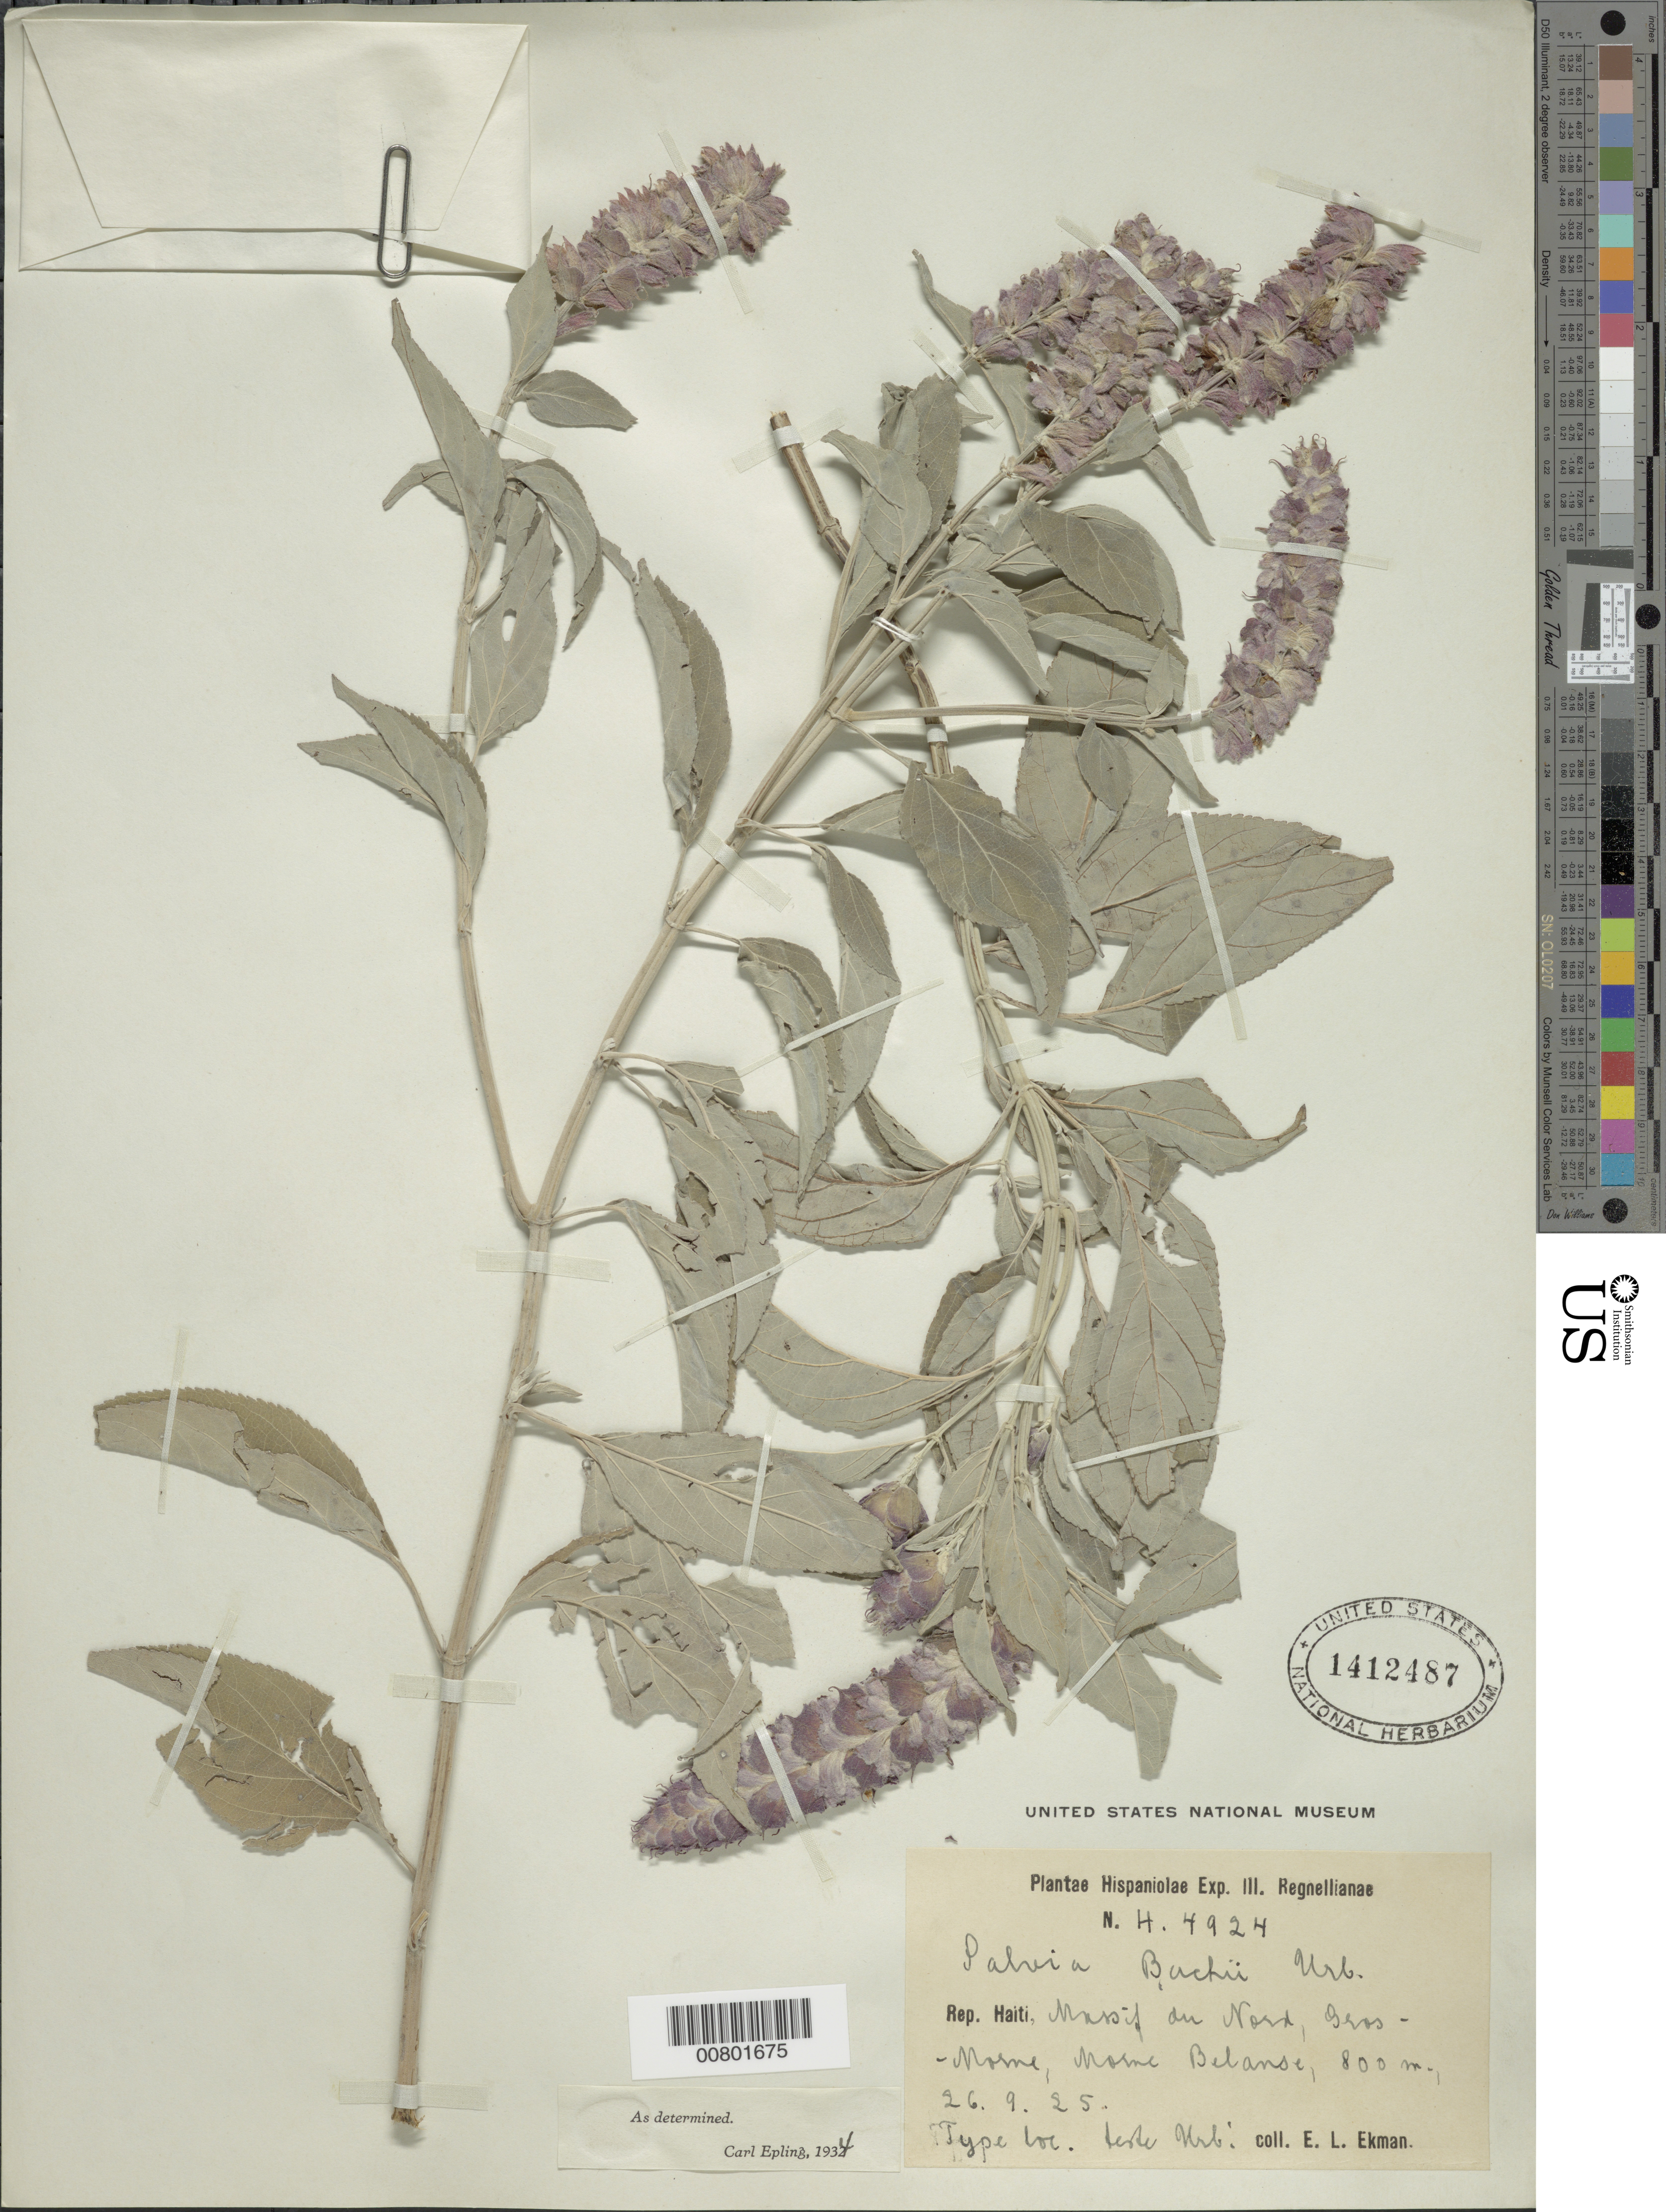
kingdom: Plantae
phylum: Tracheophyta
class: Magnoliopsida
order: Lamiales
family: Lamiaceae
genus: Salvia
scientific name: Salvia buchii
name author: Urb.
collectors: E. L. Ekman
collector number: H 4924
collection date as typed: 29 Sep 1925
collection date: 1925-09-29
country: Haiti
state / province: Artibonite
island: Hispaniola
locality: Massif du Nord, Gros-Morne, Morne Belanse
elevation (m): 800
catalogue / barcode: US 1412487